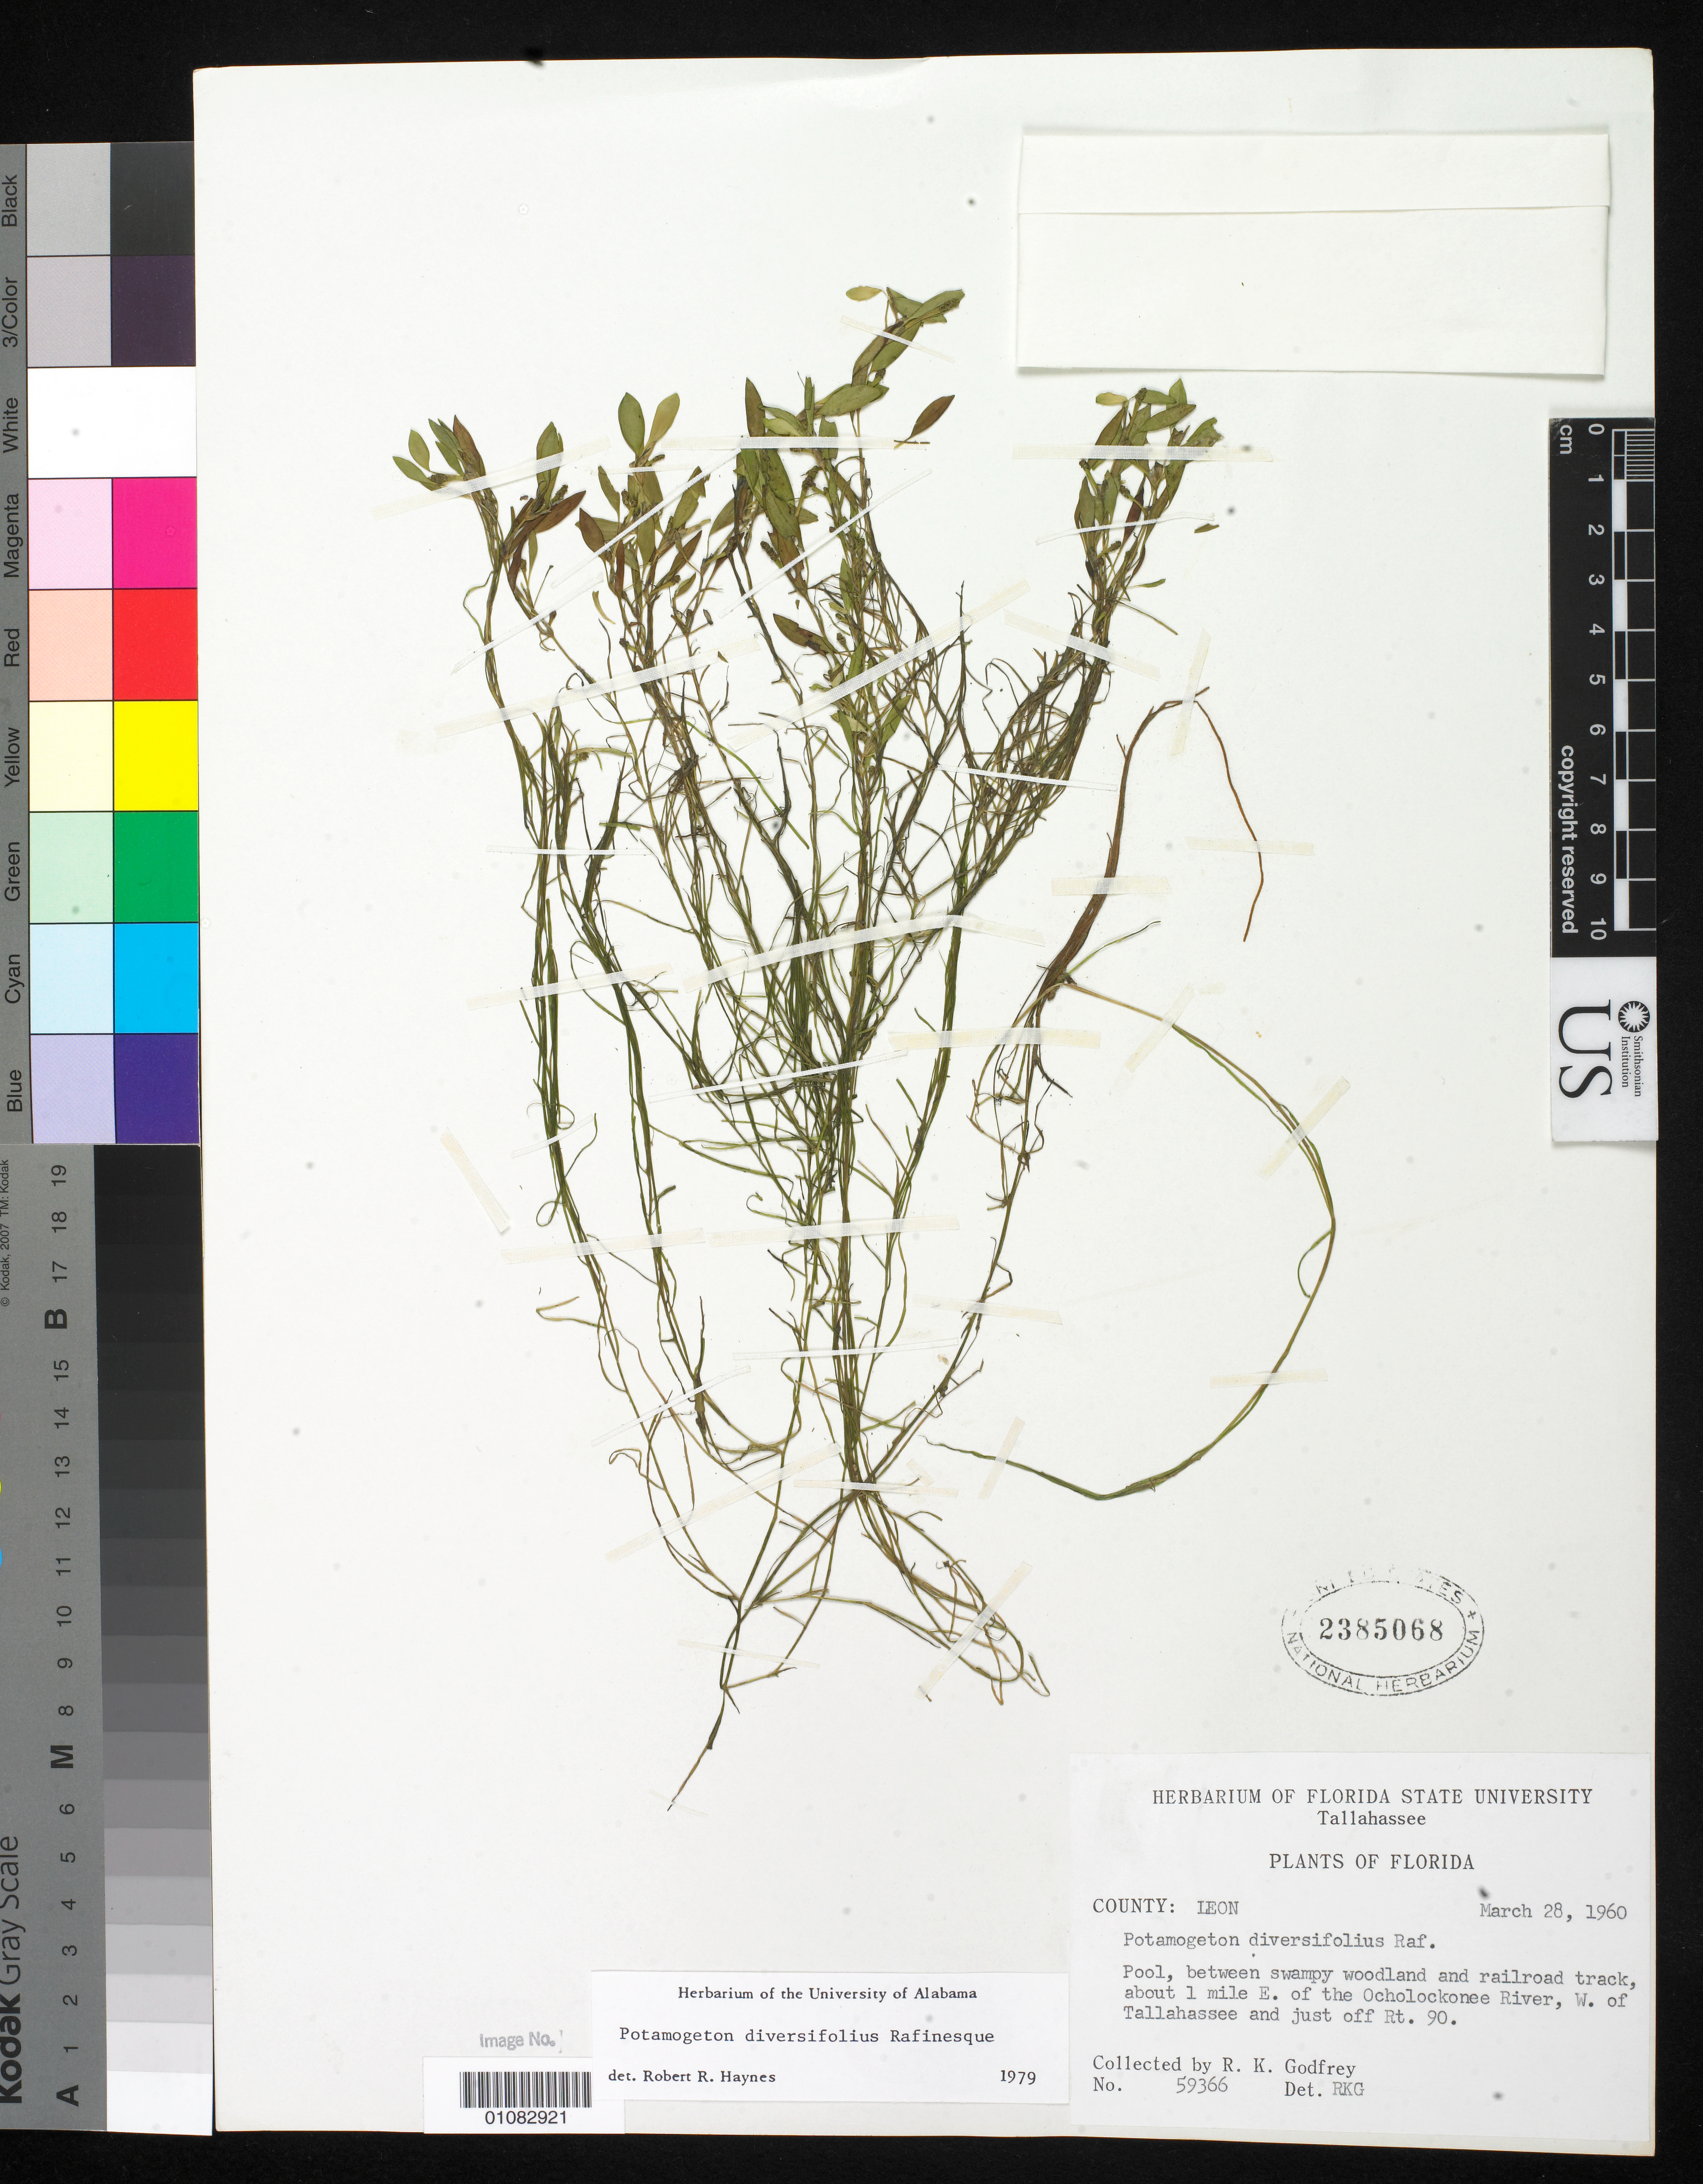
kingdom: Plantae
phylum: Tracheophyta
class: Liliopsida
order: Alismatales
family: Potamogetonaceae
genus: Potamogeton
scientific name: Potamogeton diversifolius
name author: Raf.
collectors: R. K. Godfrey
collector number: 59366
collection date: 1960-03-28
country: United States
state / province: Florida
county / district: Leon County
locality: W of Tallahassaa and just off Rt. 90, about 1 mi. E of the Ocholockonee River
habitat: Pool, between swampy woodland and railroad track.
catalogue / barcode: US 2385068